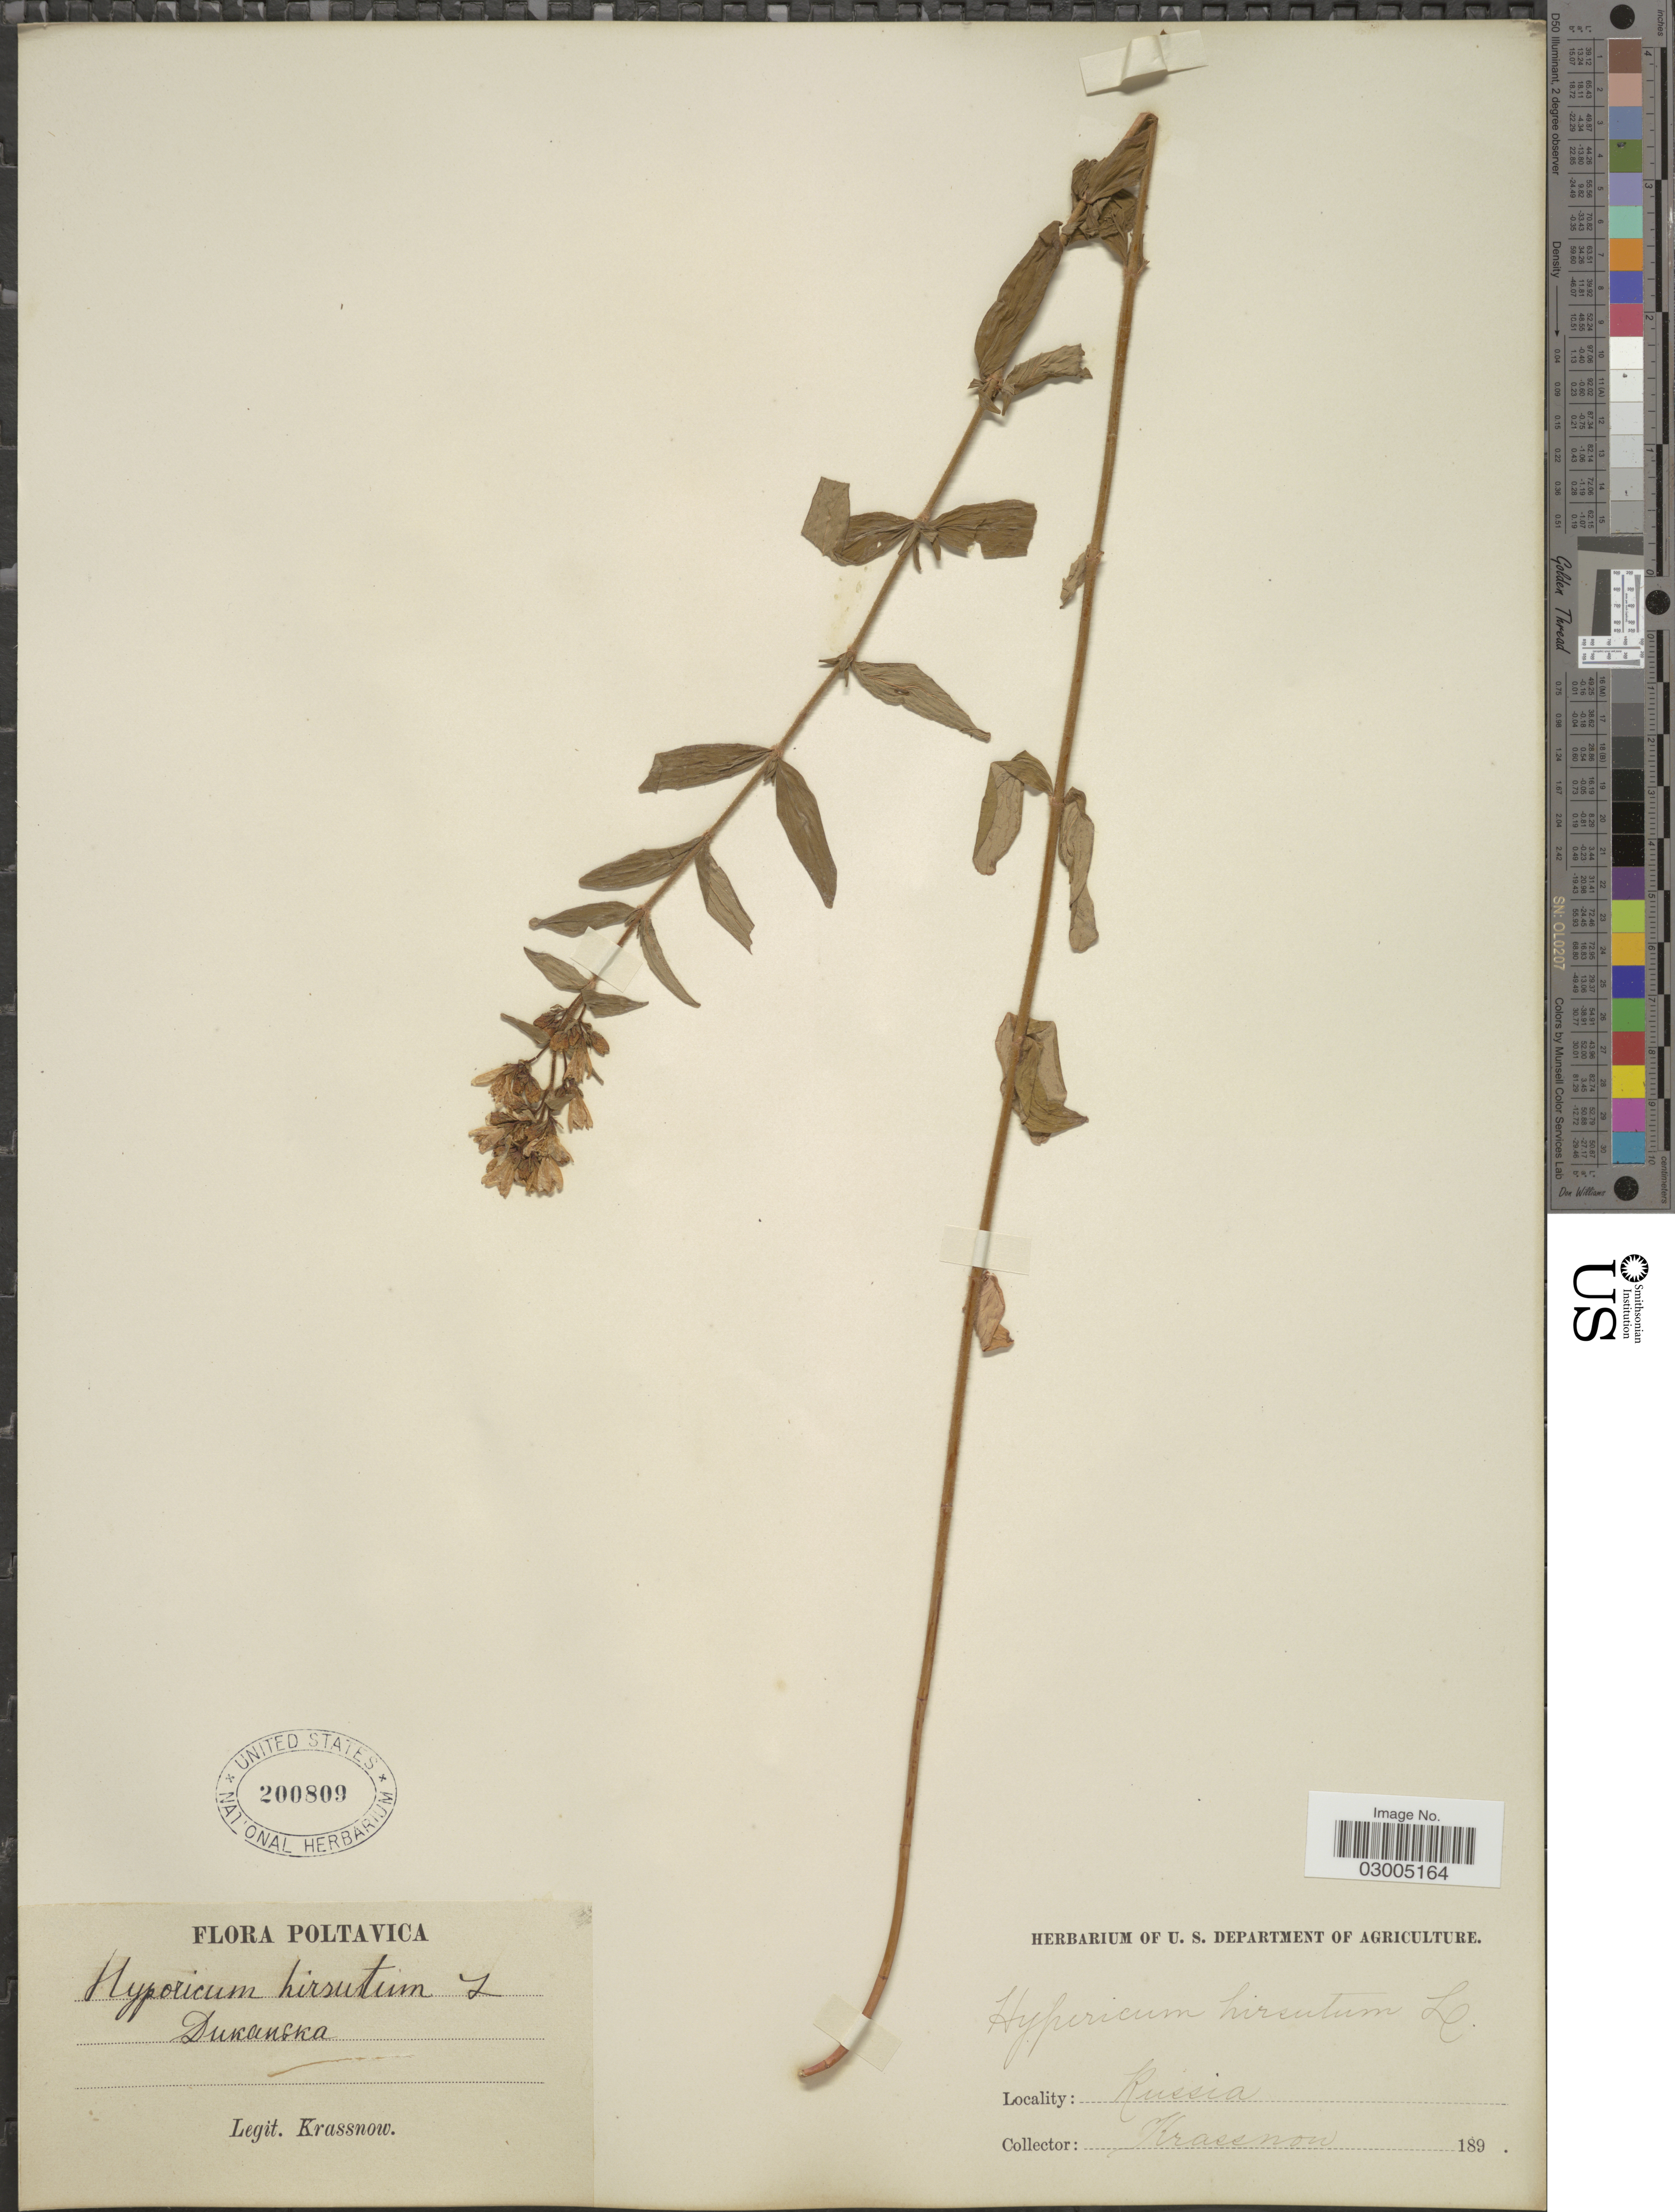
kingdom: Plantae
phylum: Tracheophyta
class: Magnoliopsida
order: Malpighiales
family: Hypericaceae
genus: Hypericum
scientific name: Hypericum hirsutum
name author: L.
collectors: -. Krassnow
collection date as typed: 189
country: Ukraine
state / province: Poltava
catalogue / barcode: US 200809